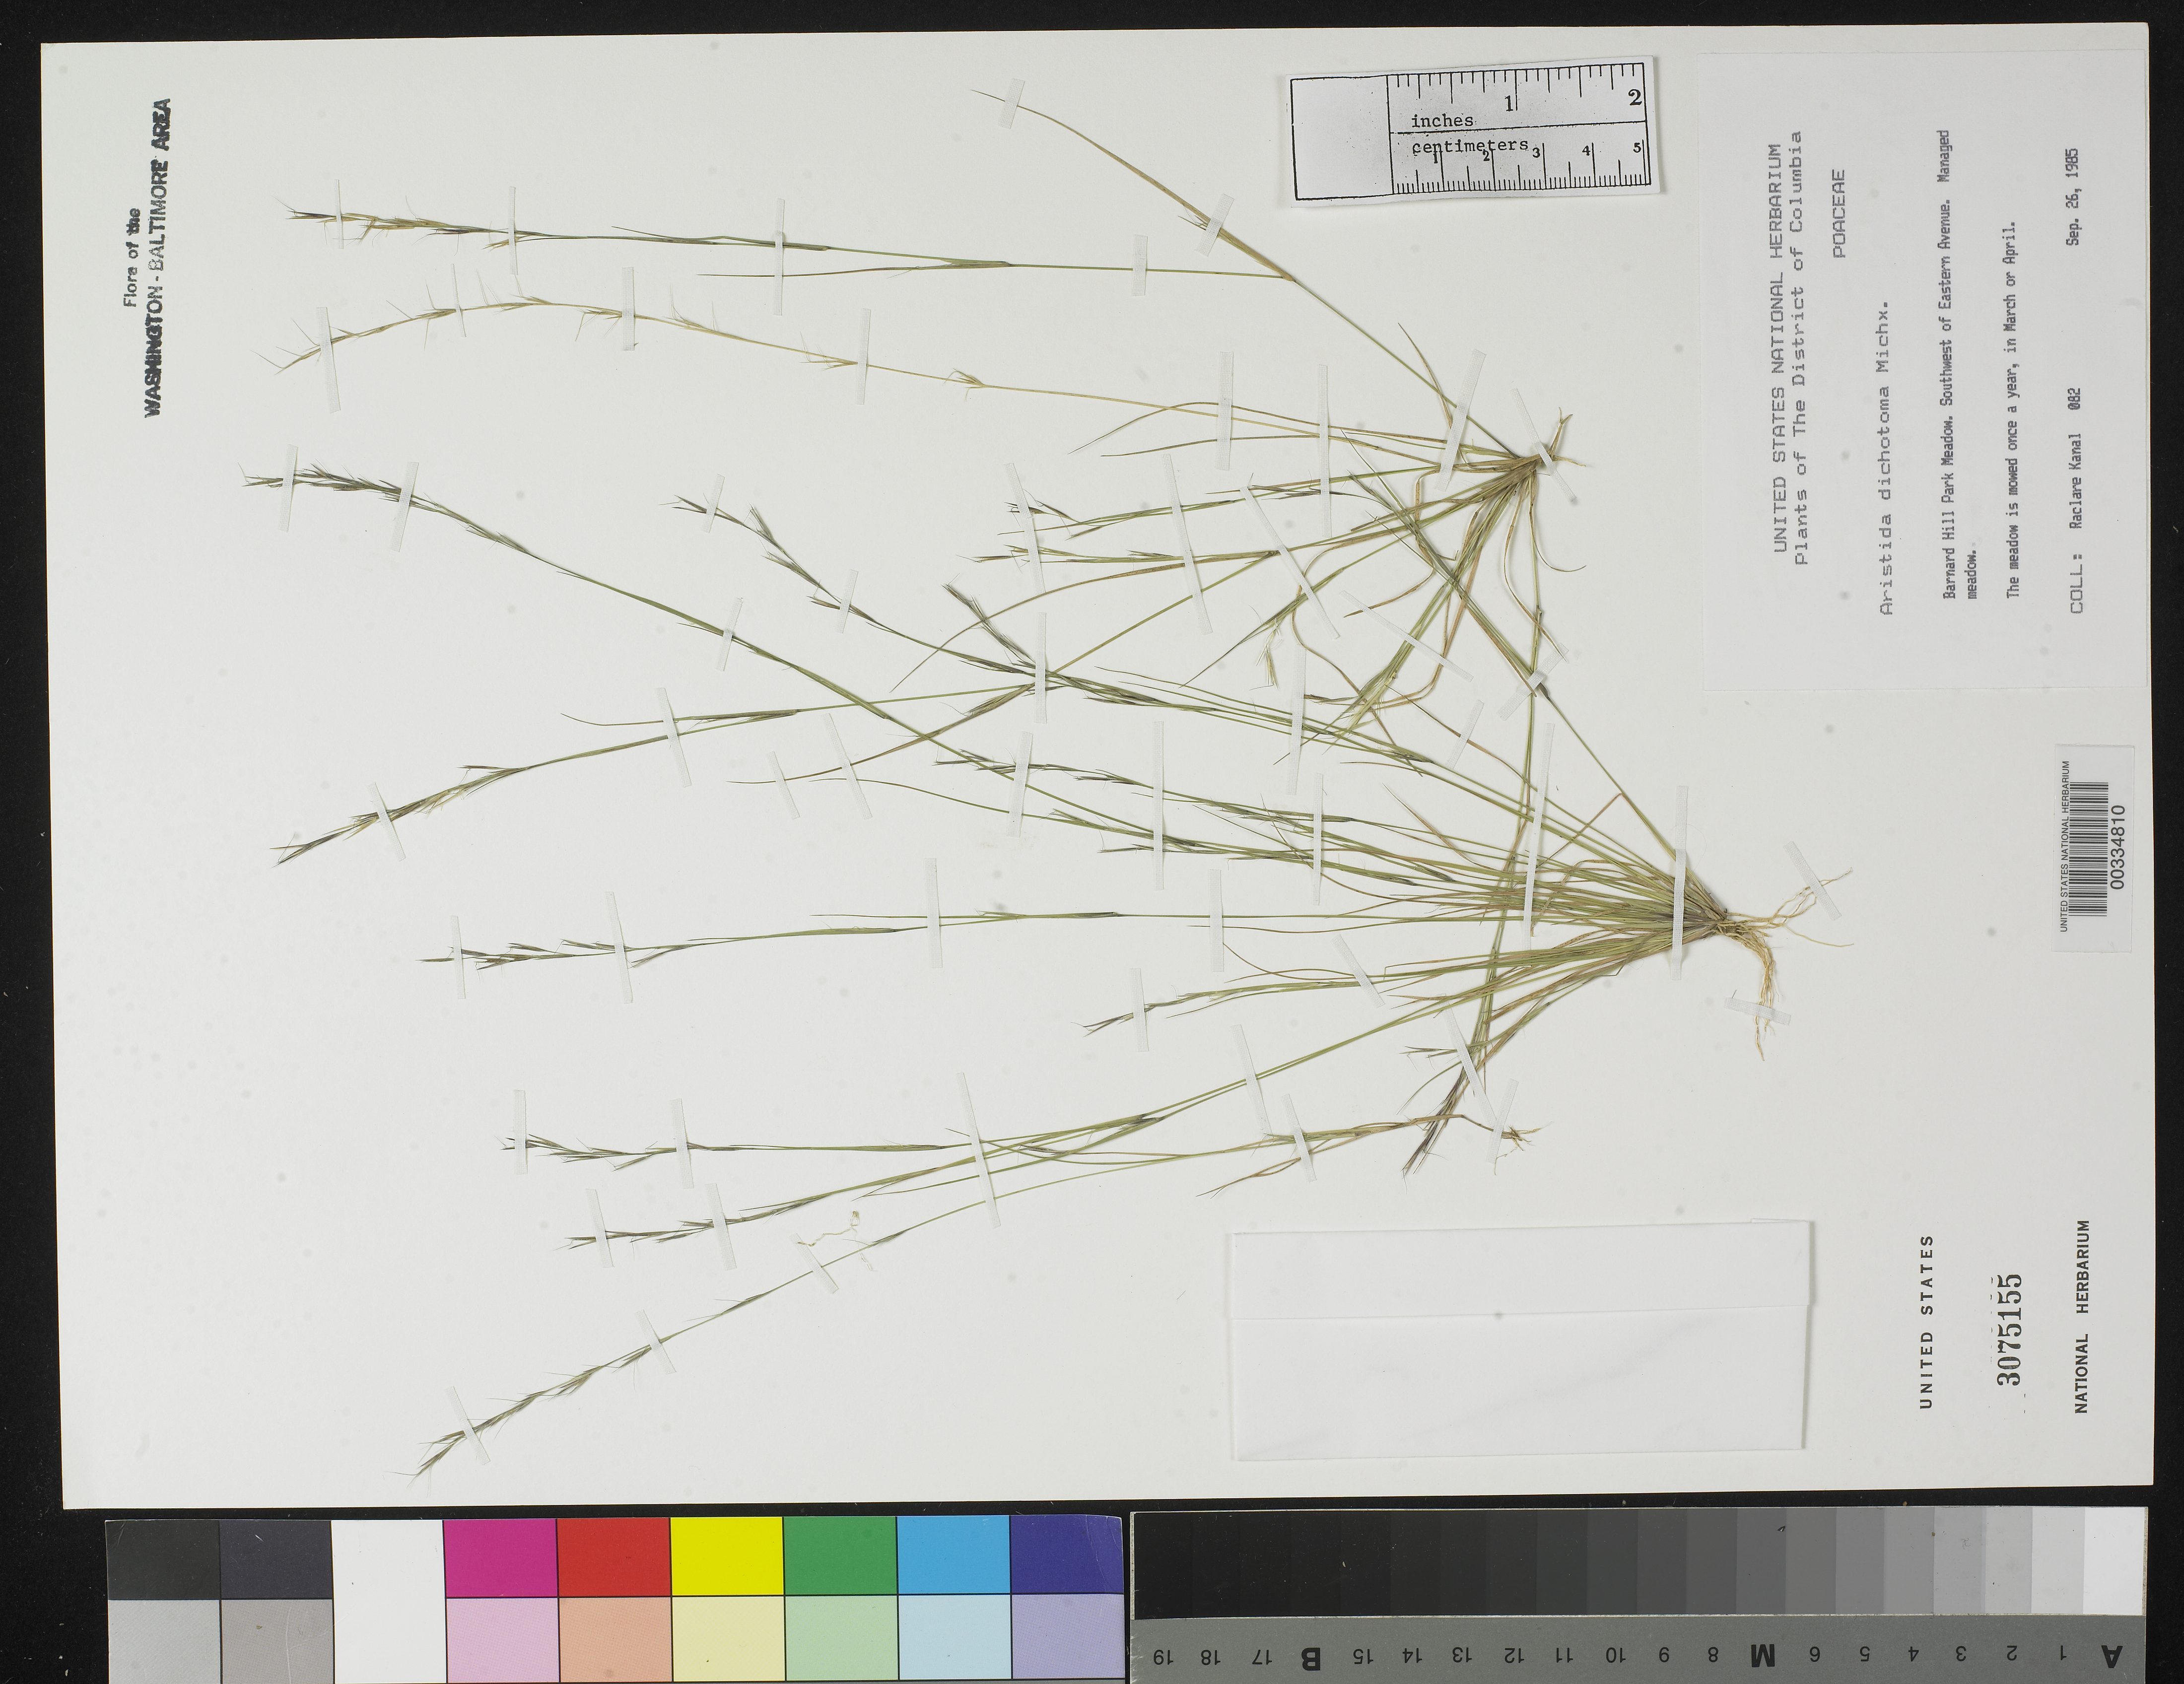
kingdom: Plantae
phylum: Tracheophyta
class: Liliopsida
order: Poales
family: Poaceae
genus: Aristida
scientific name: Aristida dichotoma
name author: Michx.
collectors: R. Kanal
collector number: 082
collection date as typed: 26 Sep 1985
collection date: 1985-09-26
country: United States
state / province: District of Columbia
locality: Barnard Hill Park, SW of Eastern Ave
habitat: Mowed meadow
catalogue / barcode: US 3075155